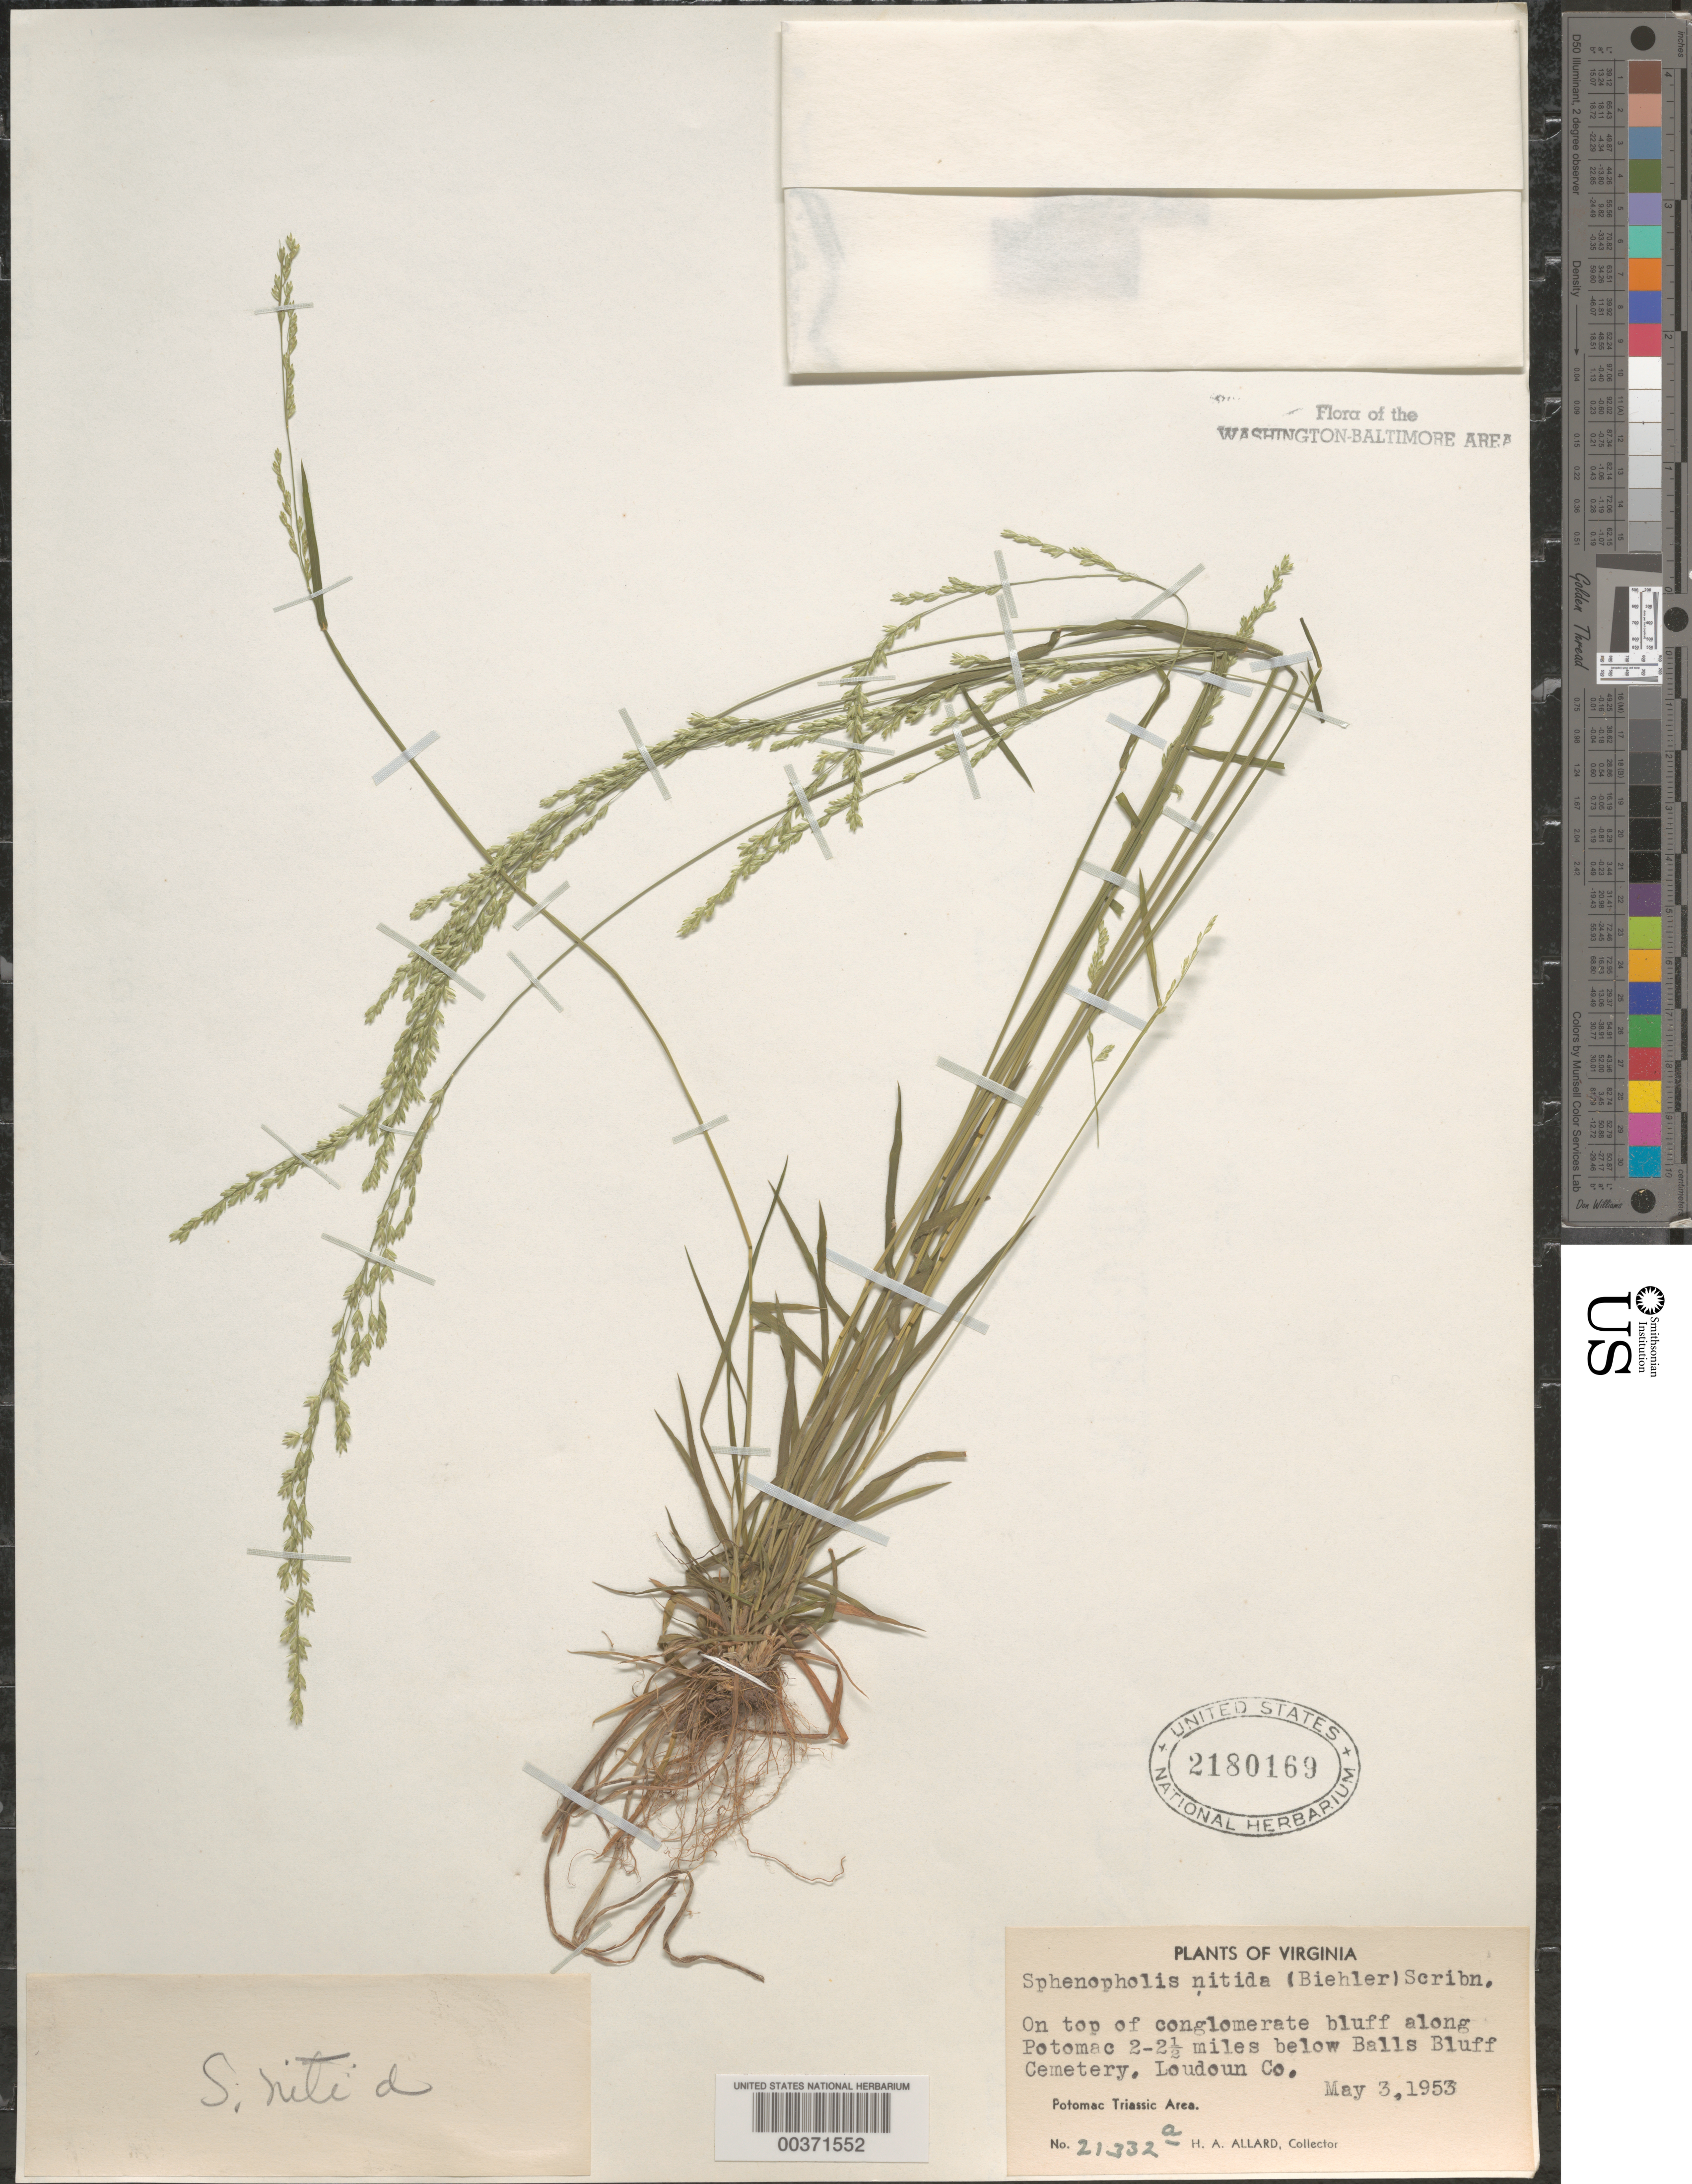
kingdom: Plantae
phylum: Tracheophyta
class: Liliopsida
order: Poales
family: Poaceae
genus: Sphenopholis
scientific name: Sphenopholis nitida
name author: (Biehler) Scribn.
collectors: H. A. Allard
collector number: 21332A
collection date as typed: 03 May 1953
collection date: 1953-05-03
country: United States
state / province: Virginia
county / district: Loudoun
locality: Below Balls Bluff on the Potomac River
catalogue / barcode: US 2180169